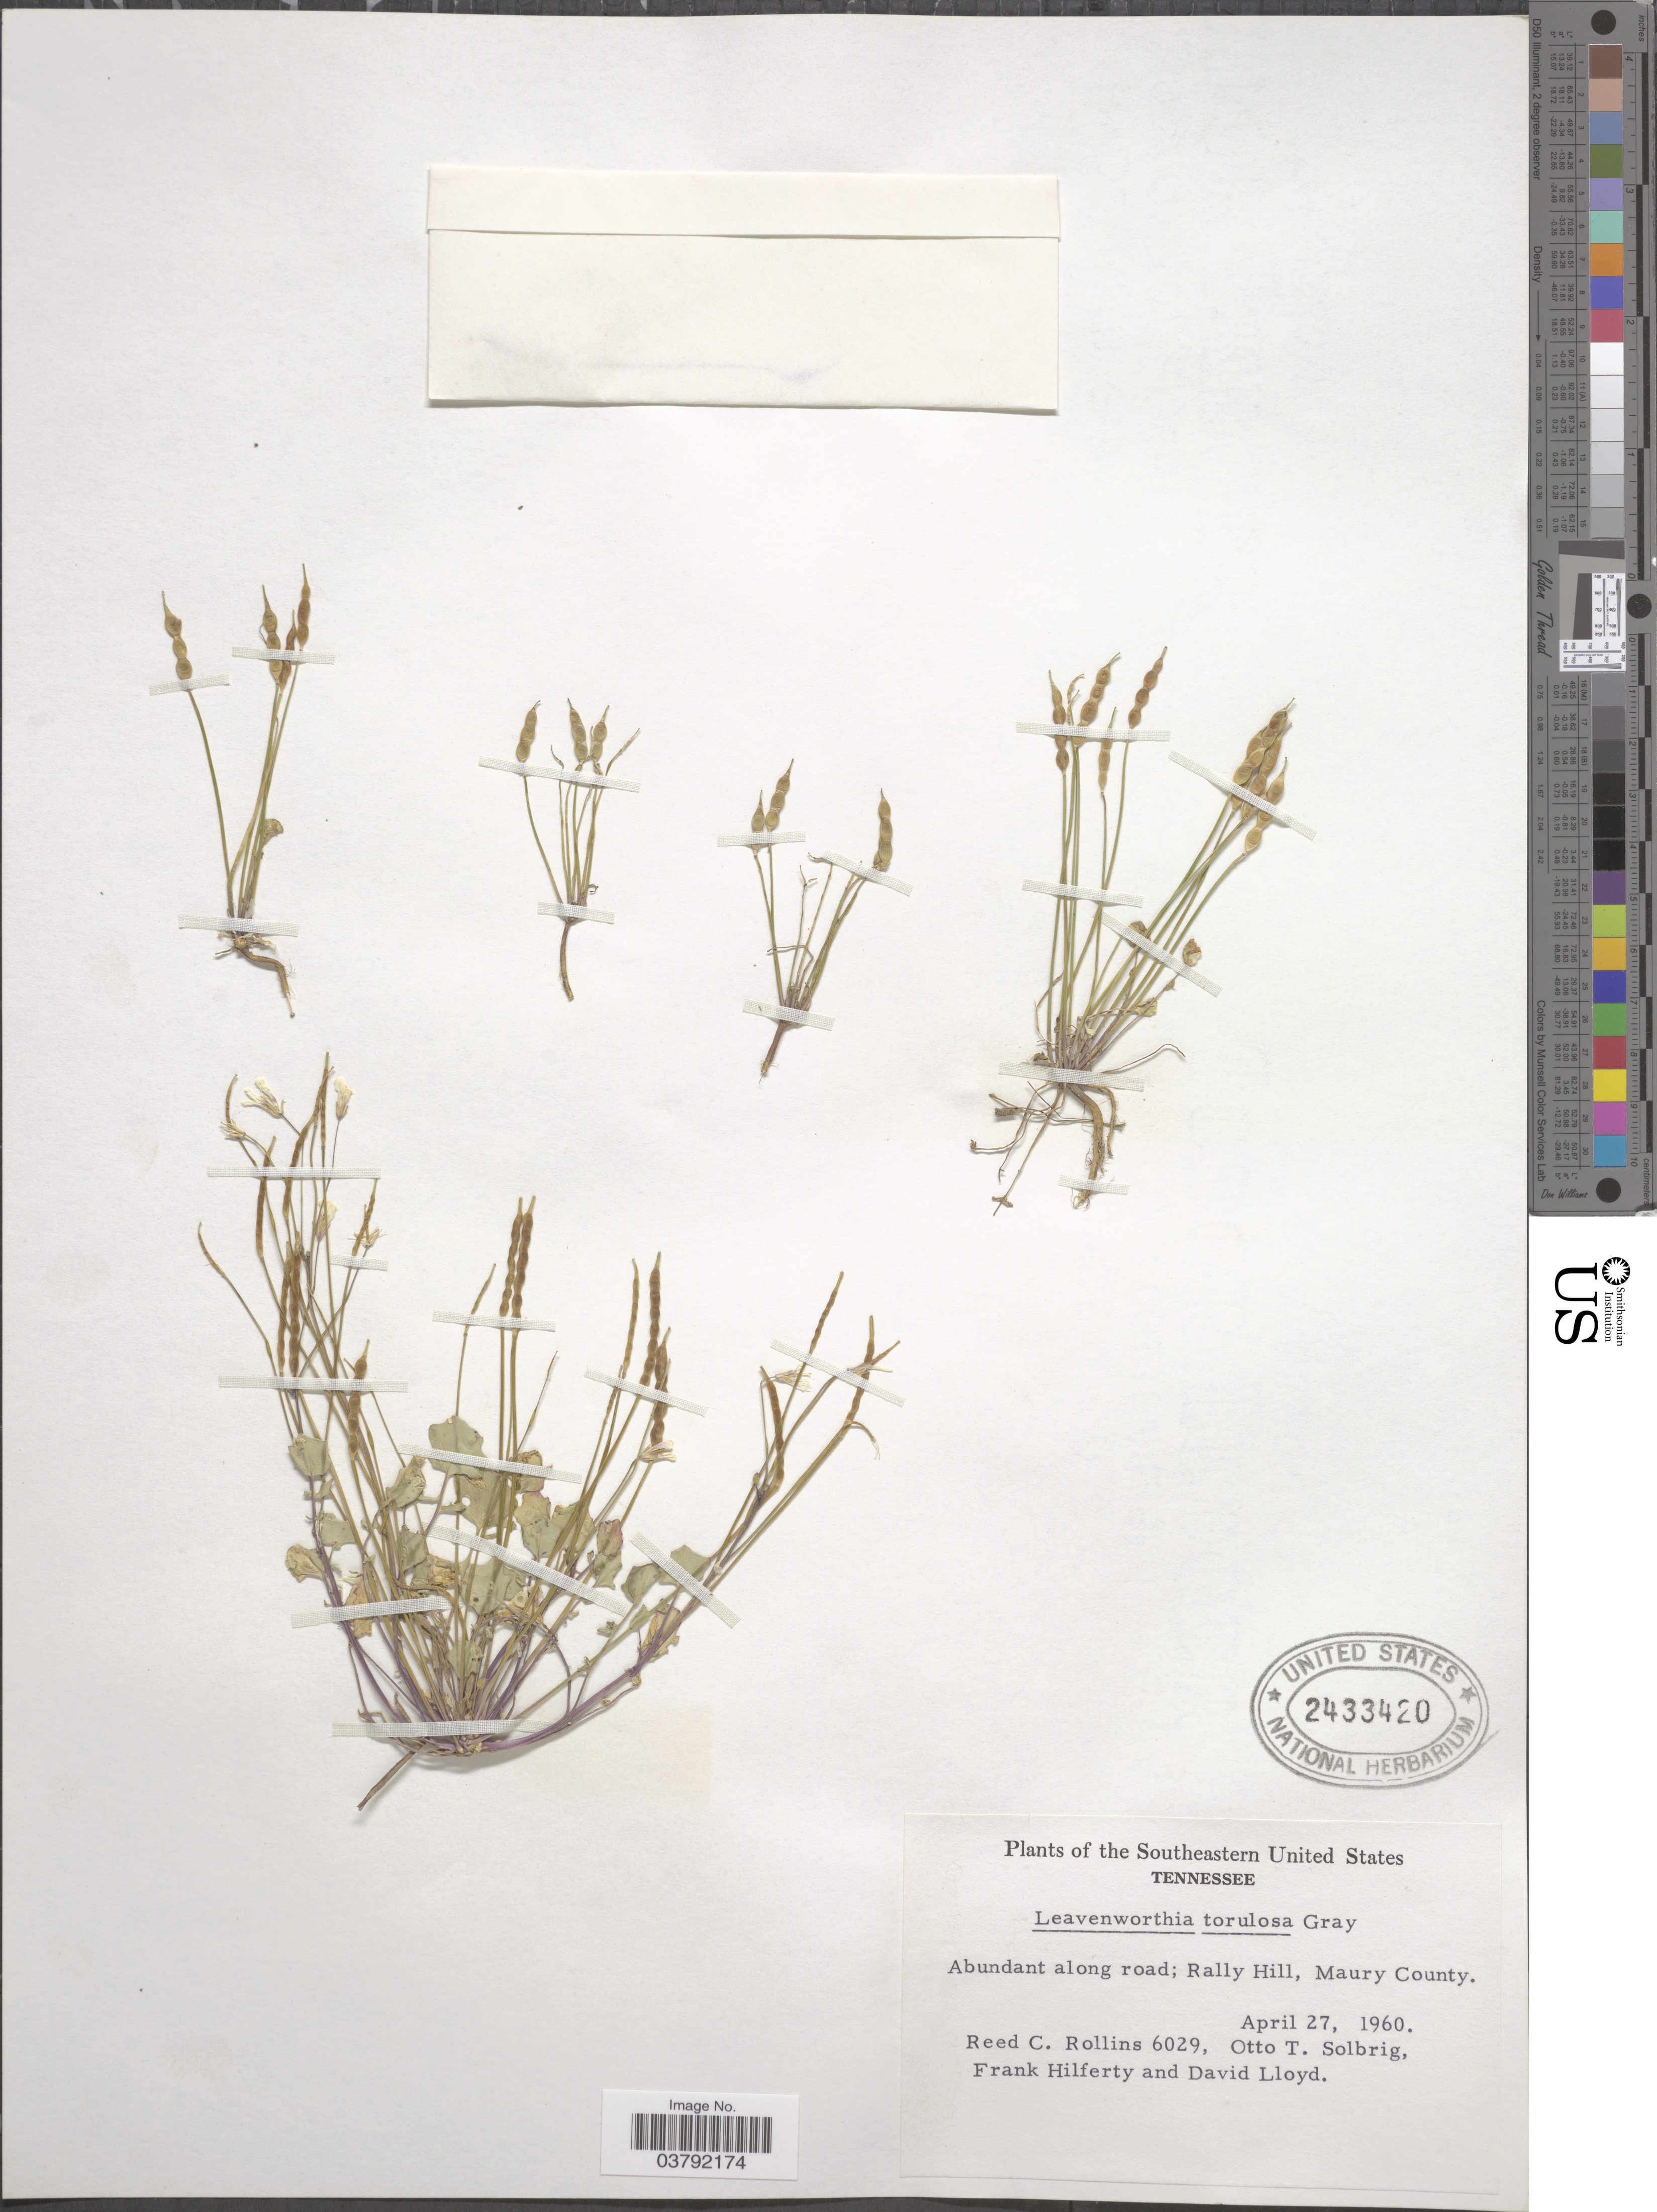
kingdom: Plantae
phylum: Tracheophyta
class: Magnoliopsida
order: Brassicales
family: Brassicaceae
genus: Leavenworthia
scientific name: Leavenworthia torulosa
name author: A. Gray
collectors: R. C. Rollins, O. T. Solbrig, F. Hilferty & D. Lloyd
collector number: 6029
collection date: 1960-04-27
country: United States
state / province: Tennessee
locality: Abundant along road; Rally Hill, Maury County.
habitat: abundant along road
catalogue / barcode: US 2433420